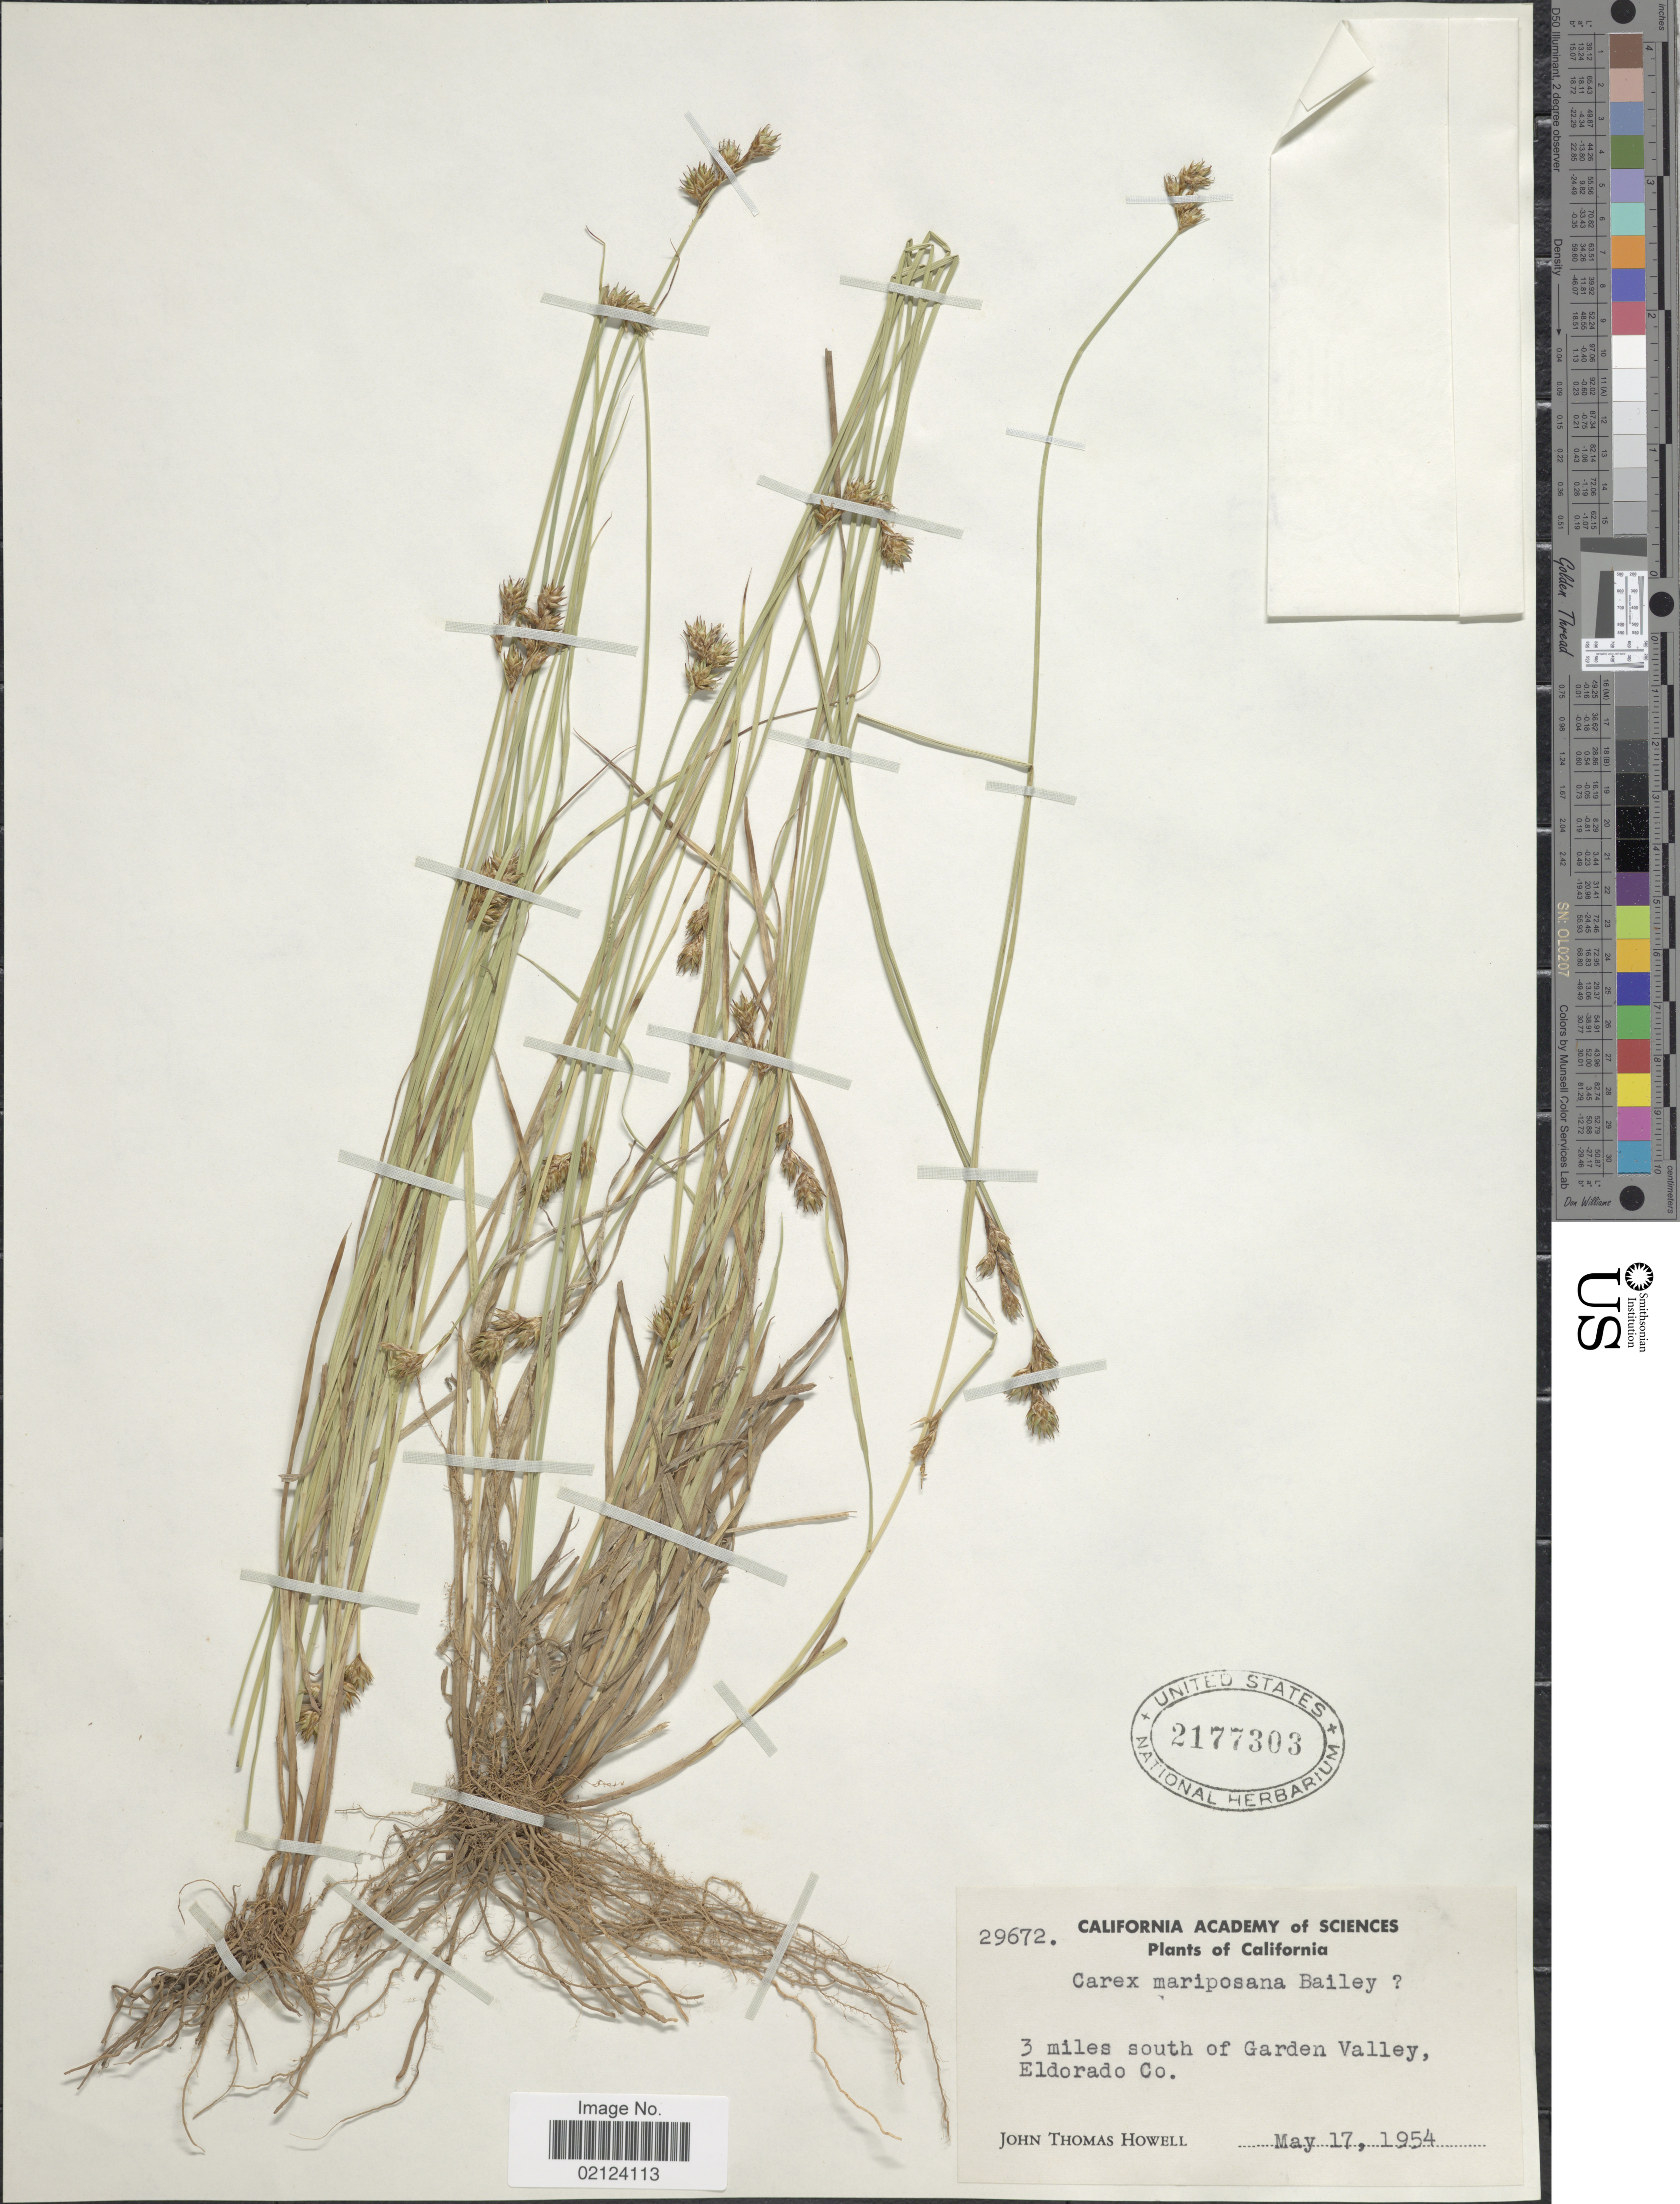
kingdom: Plantae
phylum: Tracheophyta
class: Liliopsida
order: Poales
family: Cyperaceae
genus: Carex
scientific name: Carex mariposana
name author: L.H. Bailey ex Mack.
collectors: J. T. Howell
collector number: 29672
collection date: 1954-05-17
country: United States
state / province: California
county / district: El Dorado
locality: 3 miles south of Garden Valley, Eldorado Co.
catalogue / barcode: US 2177303